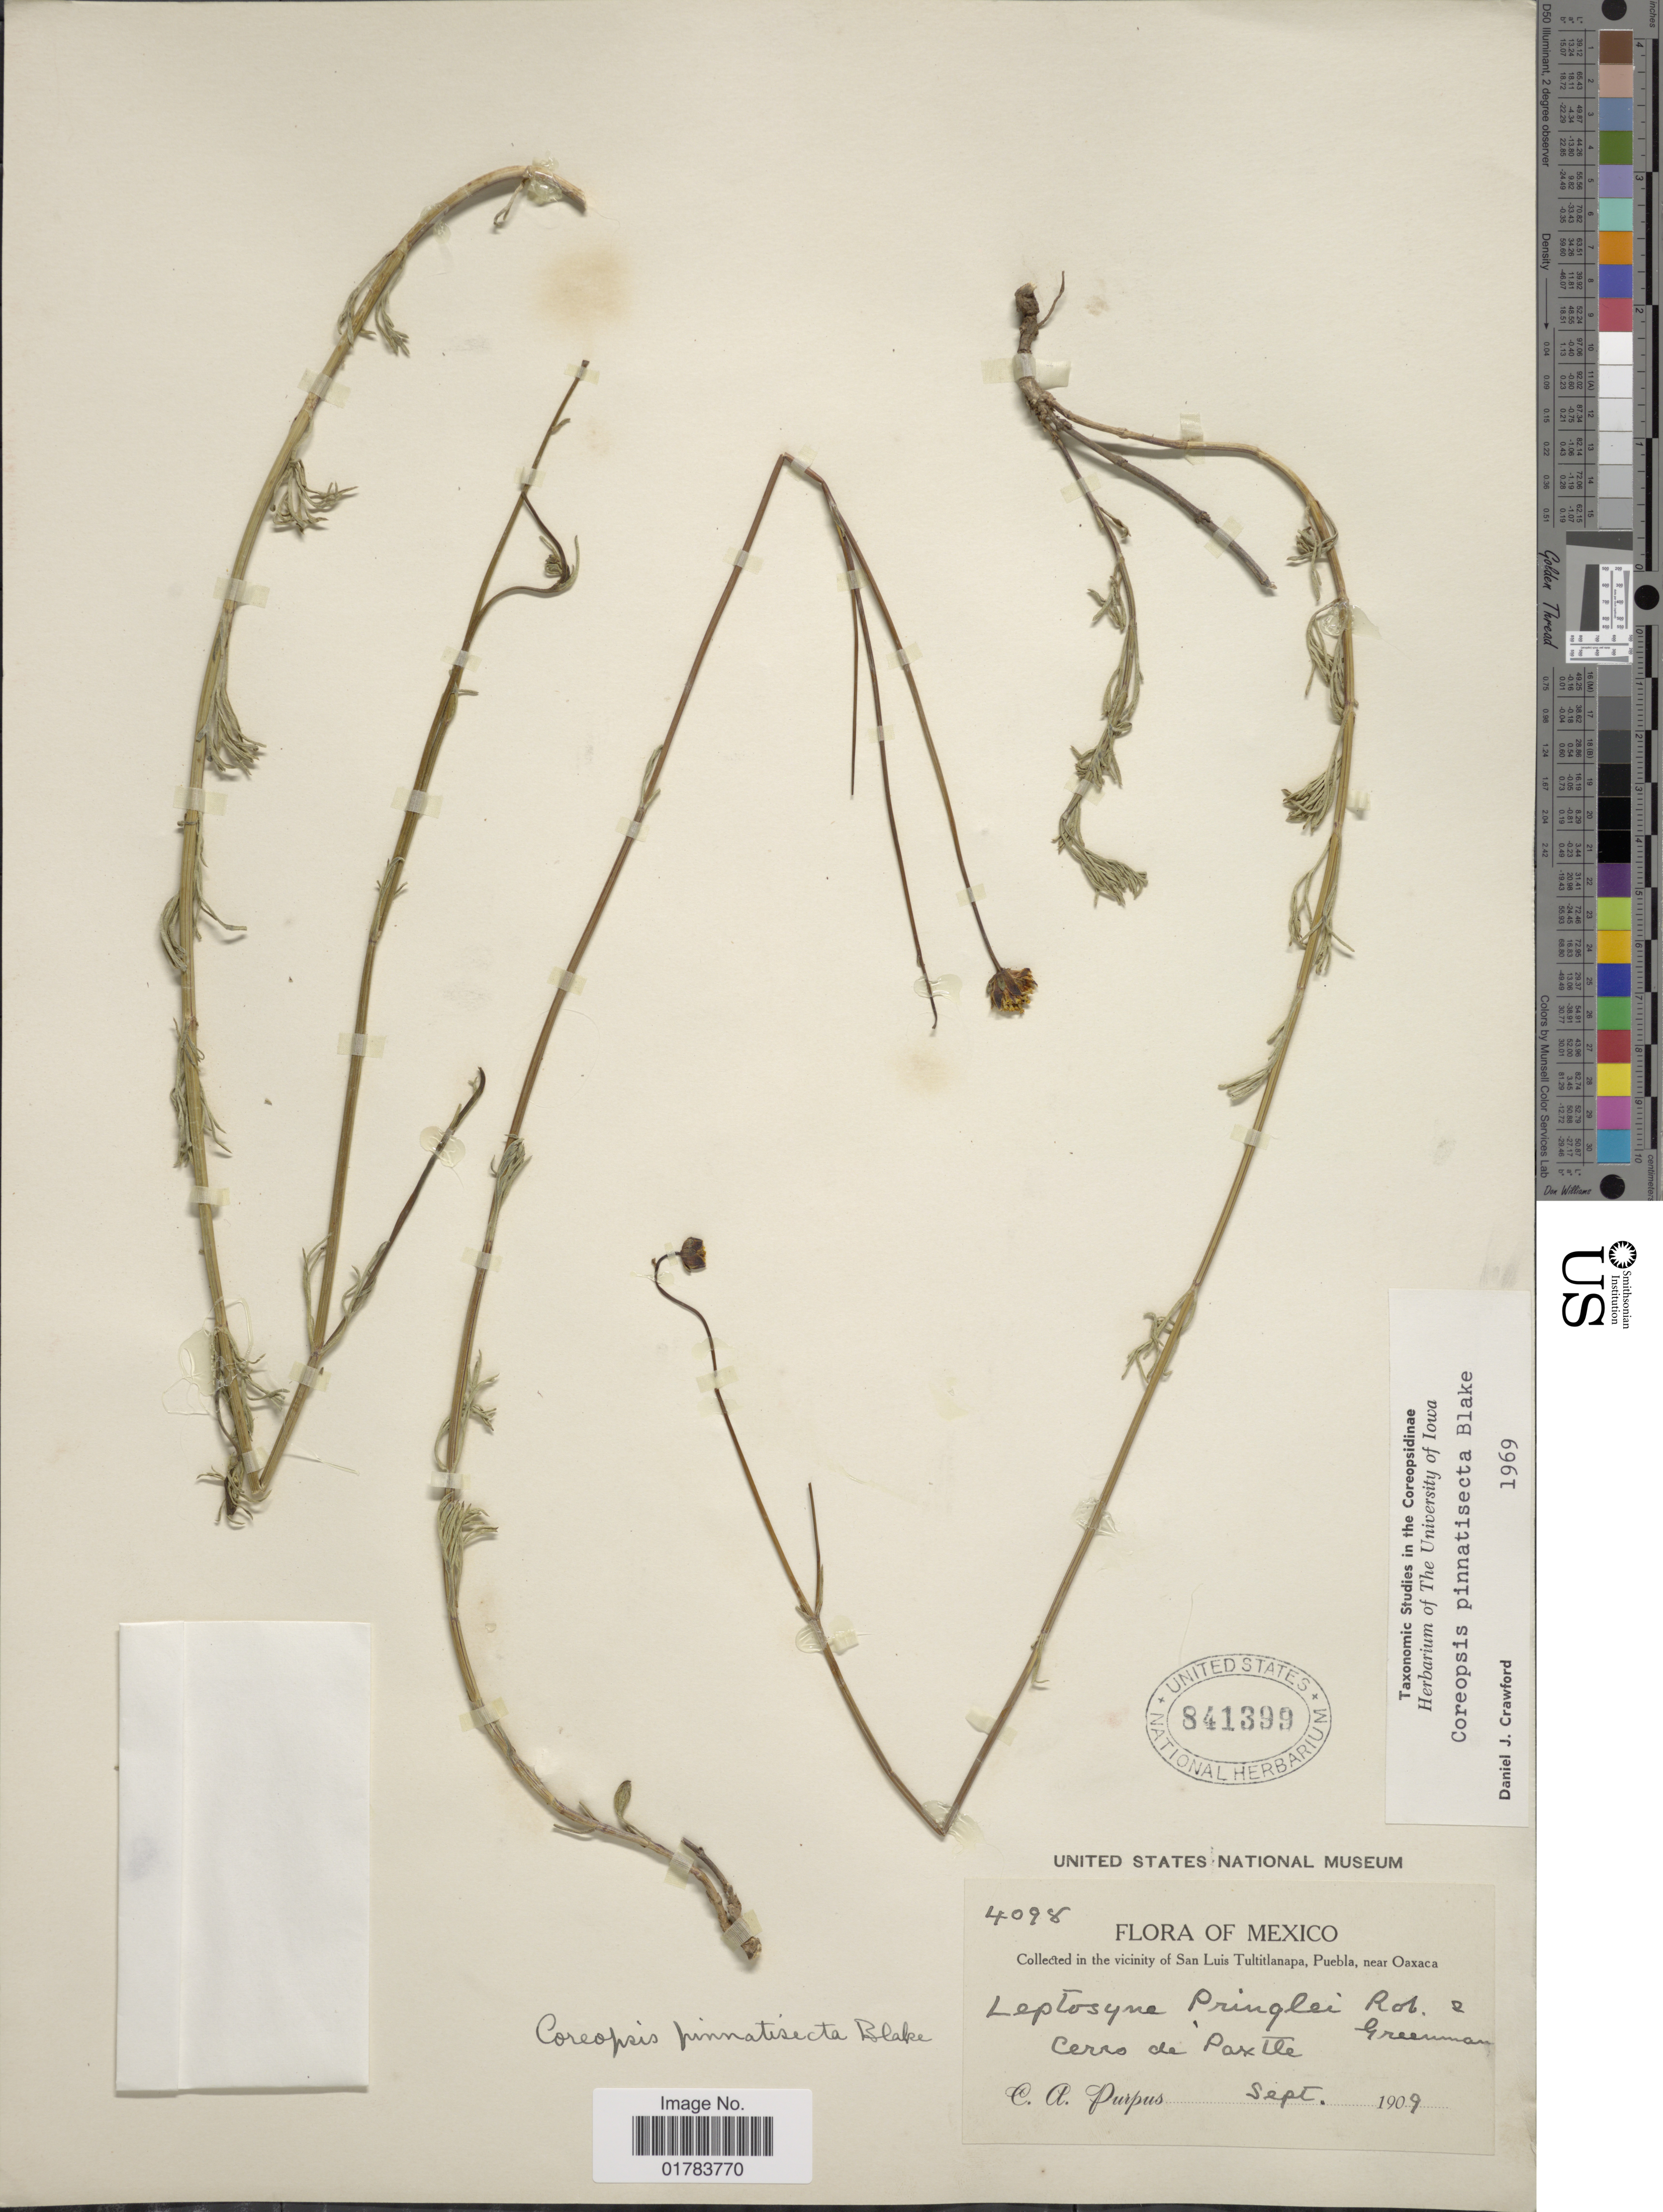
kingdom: Plantae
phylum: Tracheophyta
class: Magnoliopsida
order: Asterales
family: Asteraceae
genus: Coreopsis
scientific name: Coreopsis pinnatisecta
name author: S.F. Blake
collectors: C. A. Purpus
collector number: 4098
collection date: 1909-09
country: Mexico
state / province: Oaxaca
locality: Vicinity of San Luis Tultitlanapa, Puebla, near Oaxaca, Cerro El Paxtle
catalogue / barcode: US 841399